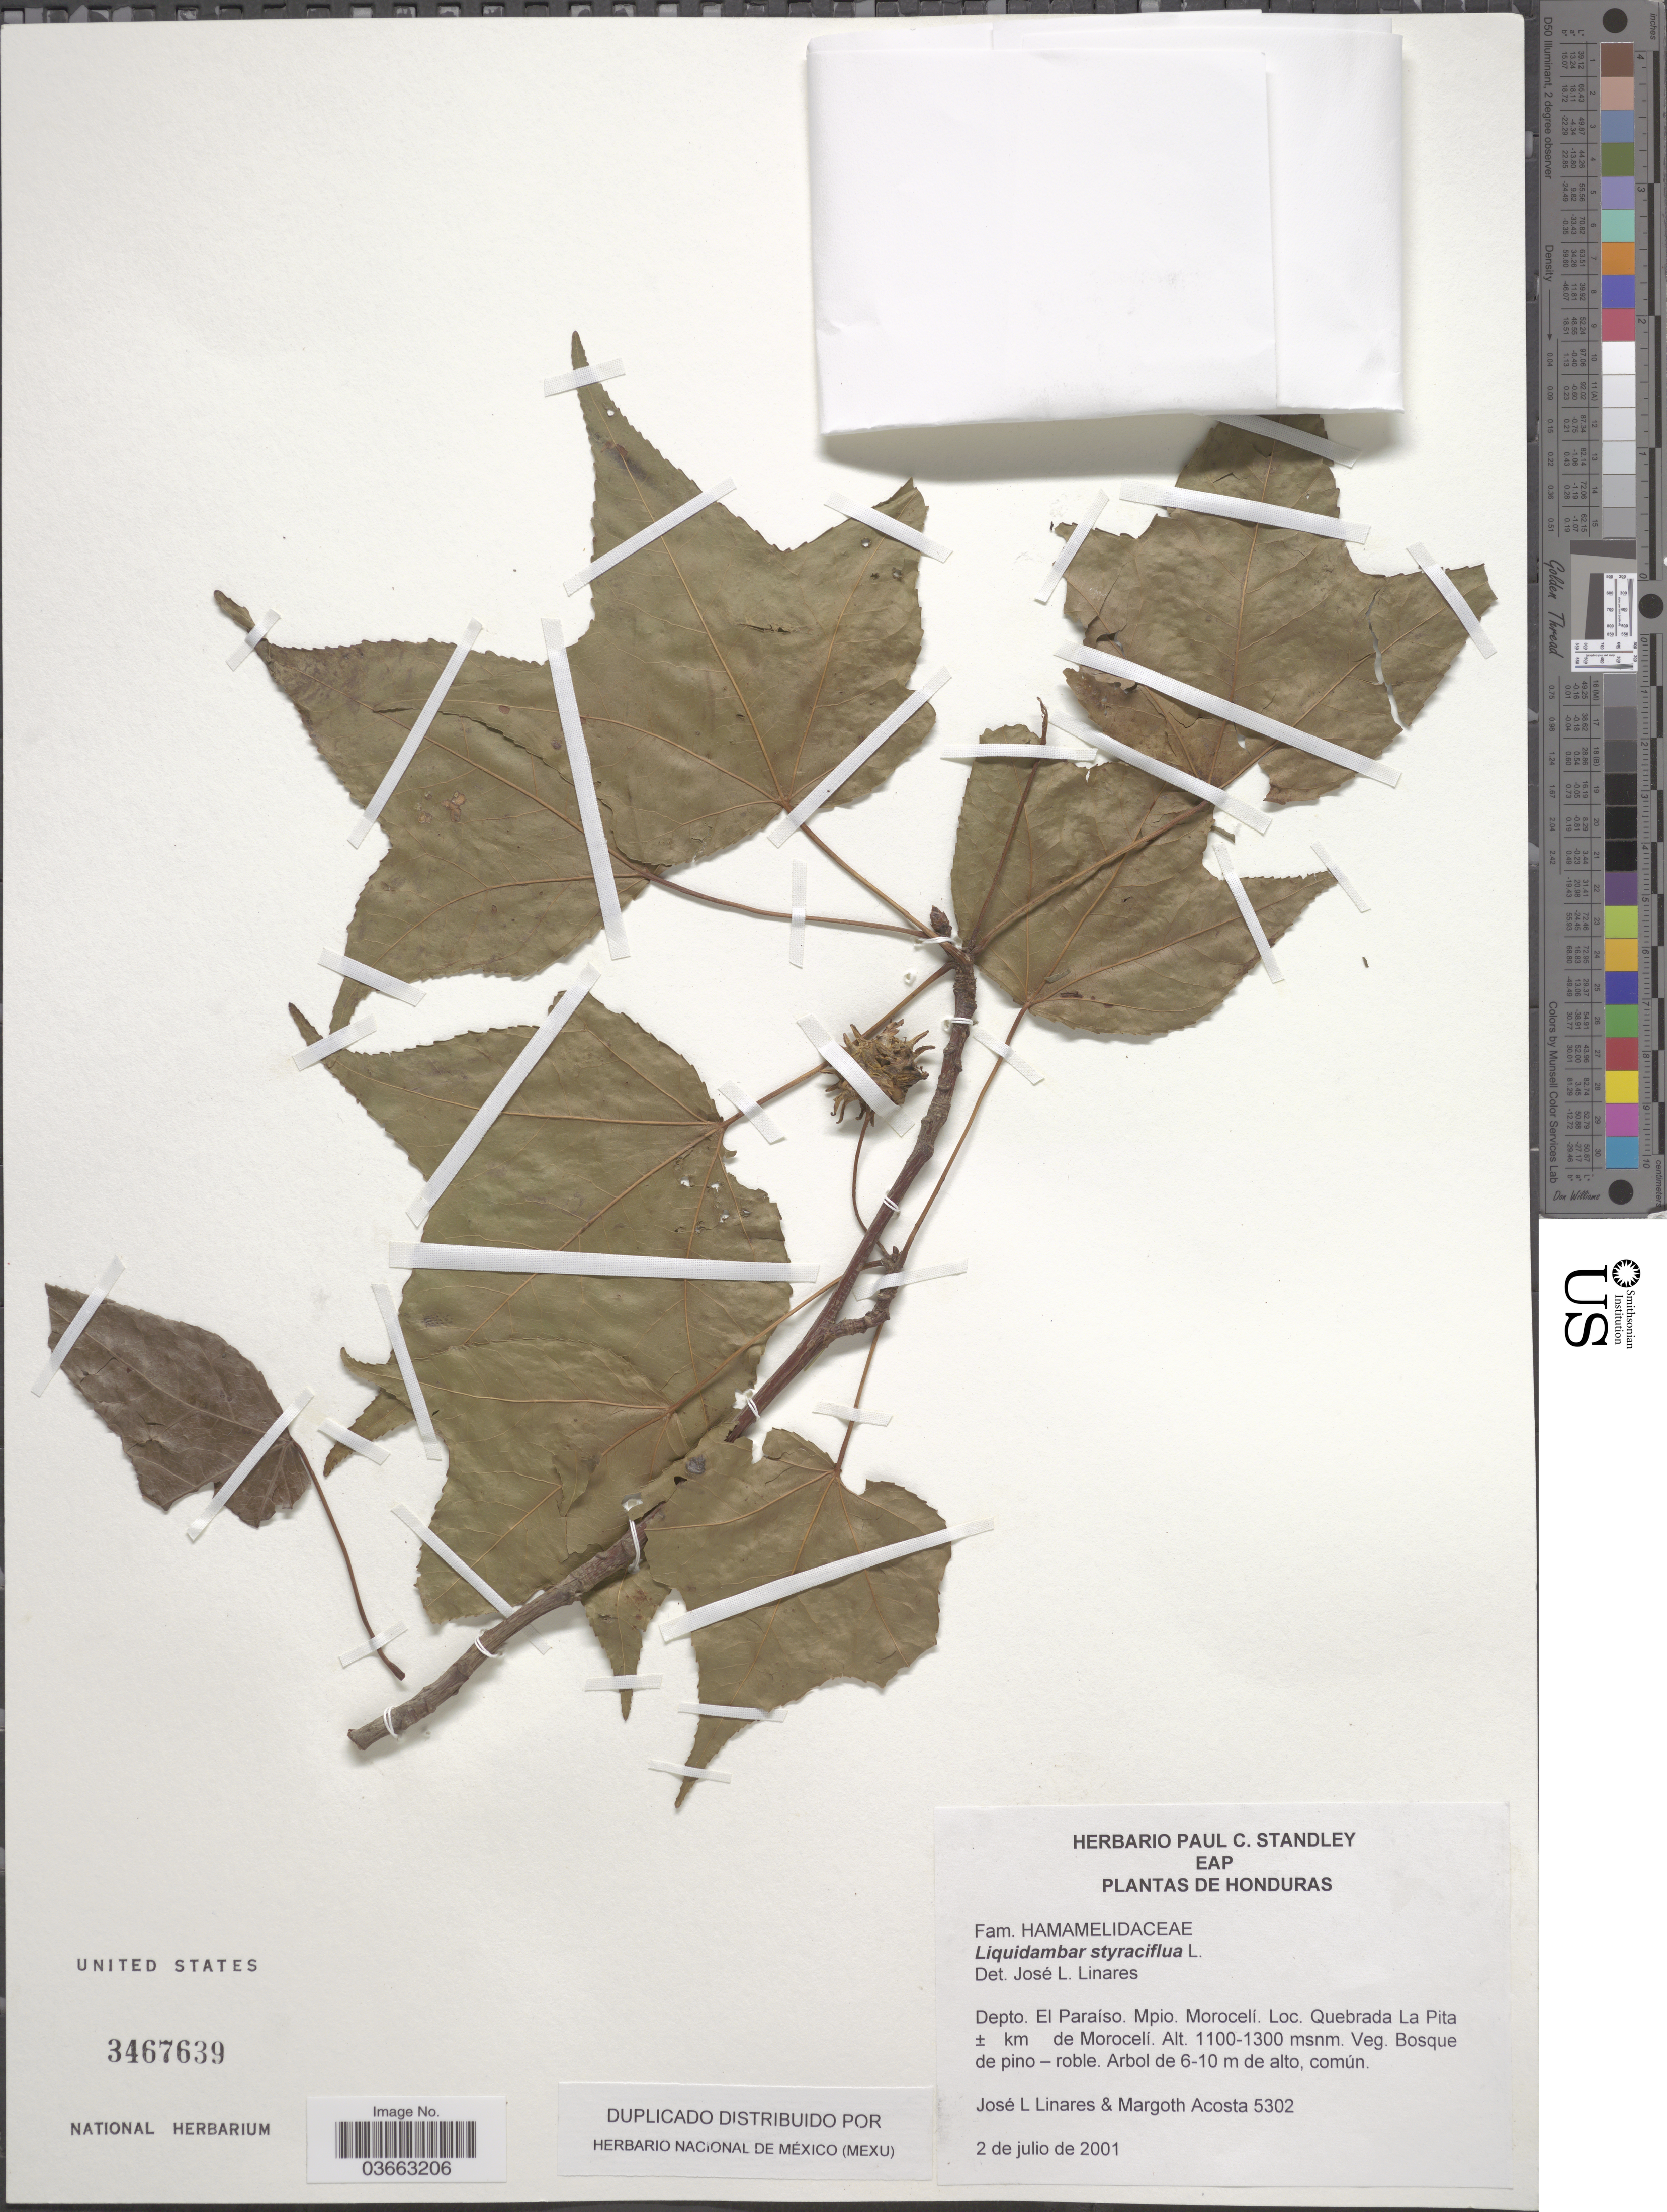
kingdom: Plantae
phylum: Tracheophyta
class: Magnoliopsida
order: Saxifragales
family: Altingiaceae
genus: Liquidambar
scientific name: Liquidambar styraciflua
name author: L.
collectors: J. Linares & M. Acosta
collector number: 5302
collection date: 2001-07-02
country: Honduras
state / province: El Paraiso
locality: Depto. El Paraíso. Mpio. Morocelí. Quebrada La Pita ± km de Morocelí.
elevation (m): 1100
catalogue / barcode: US 3467639